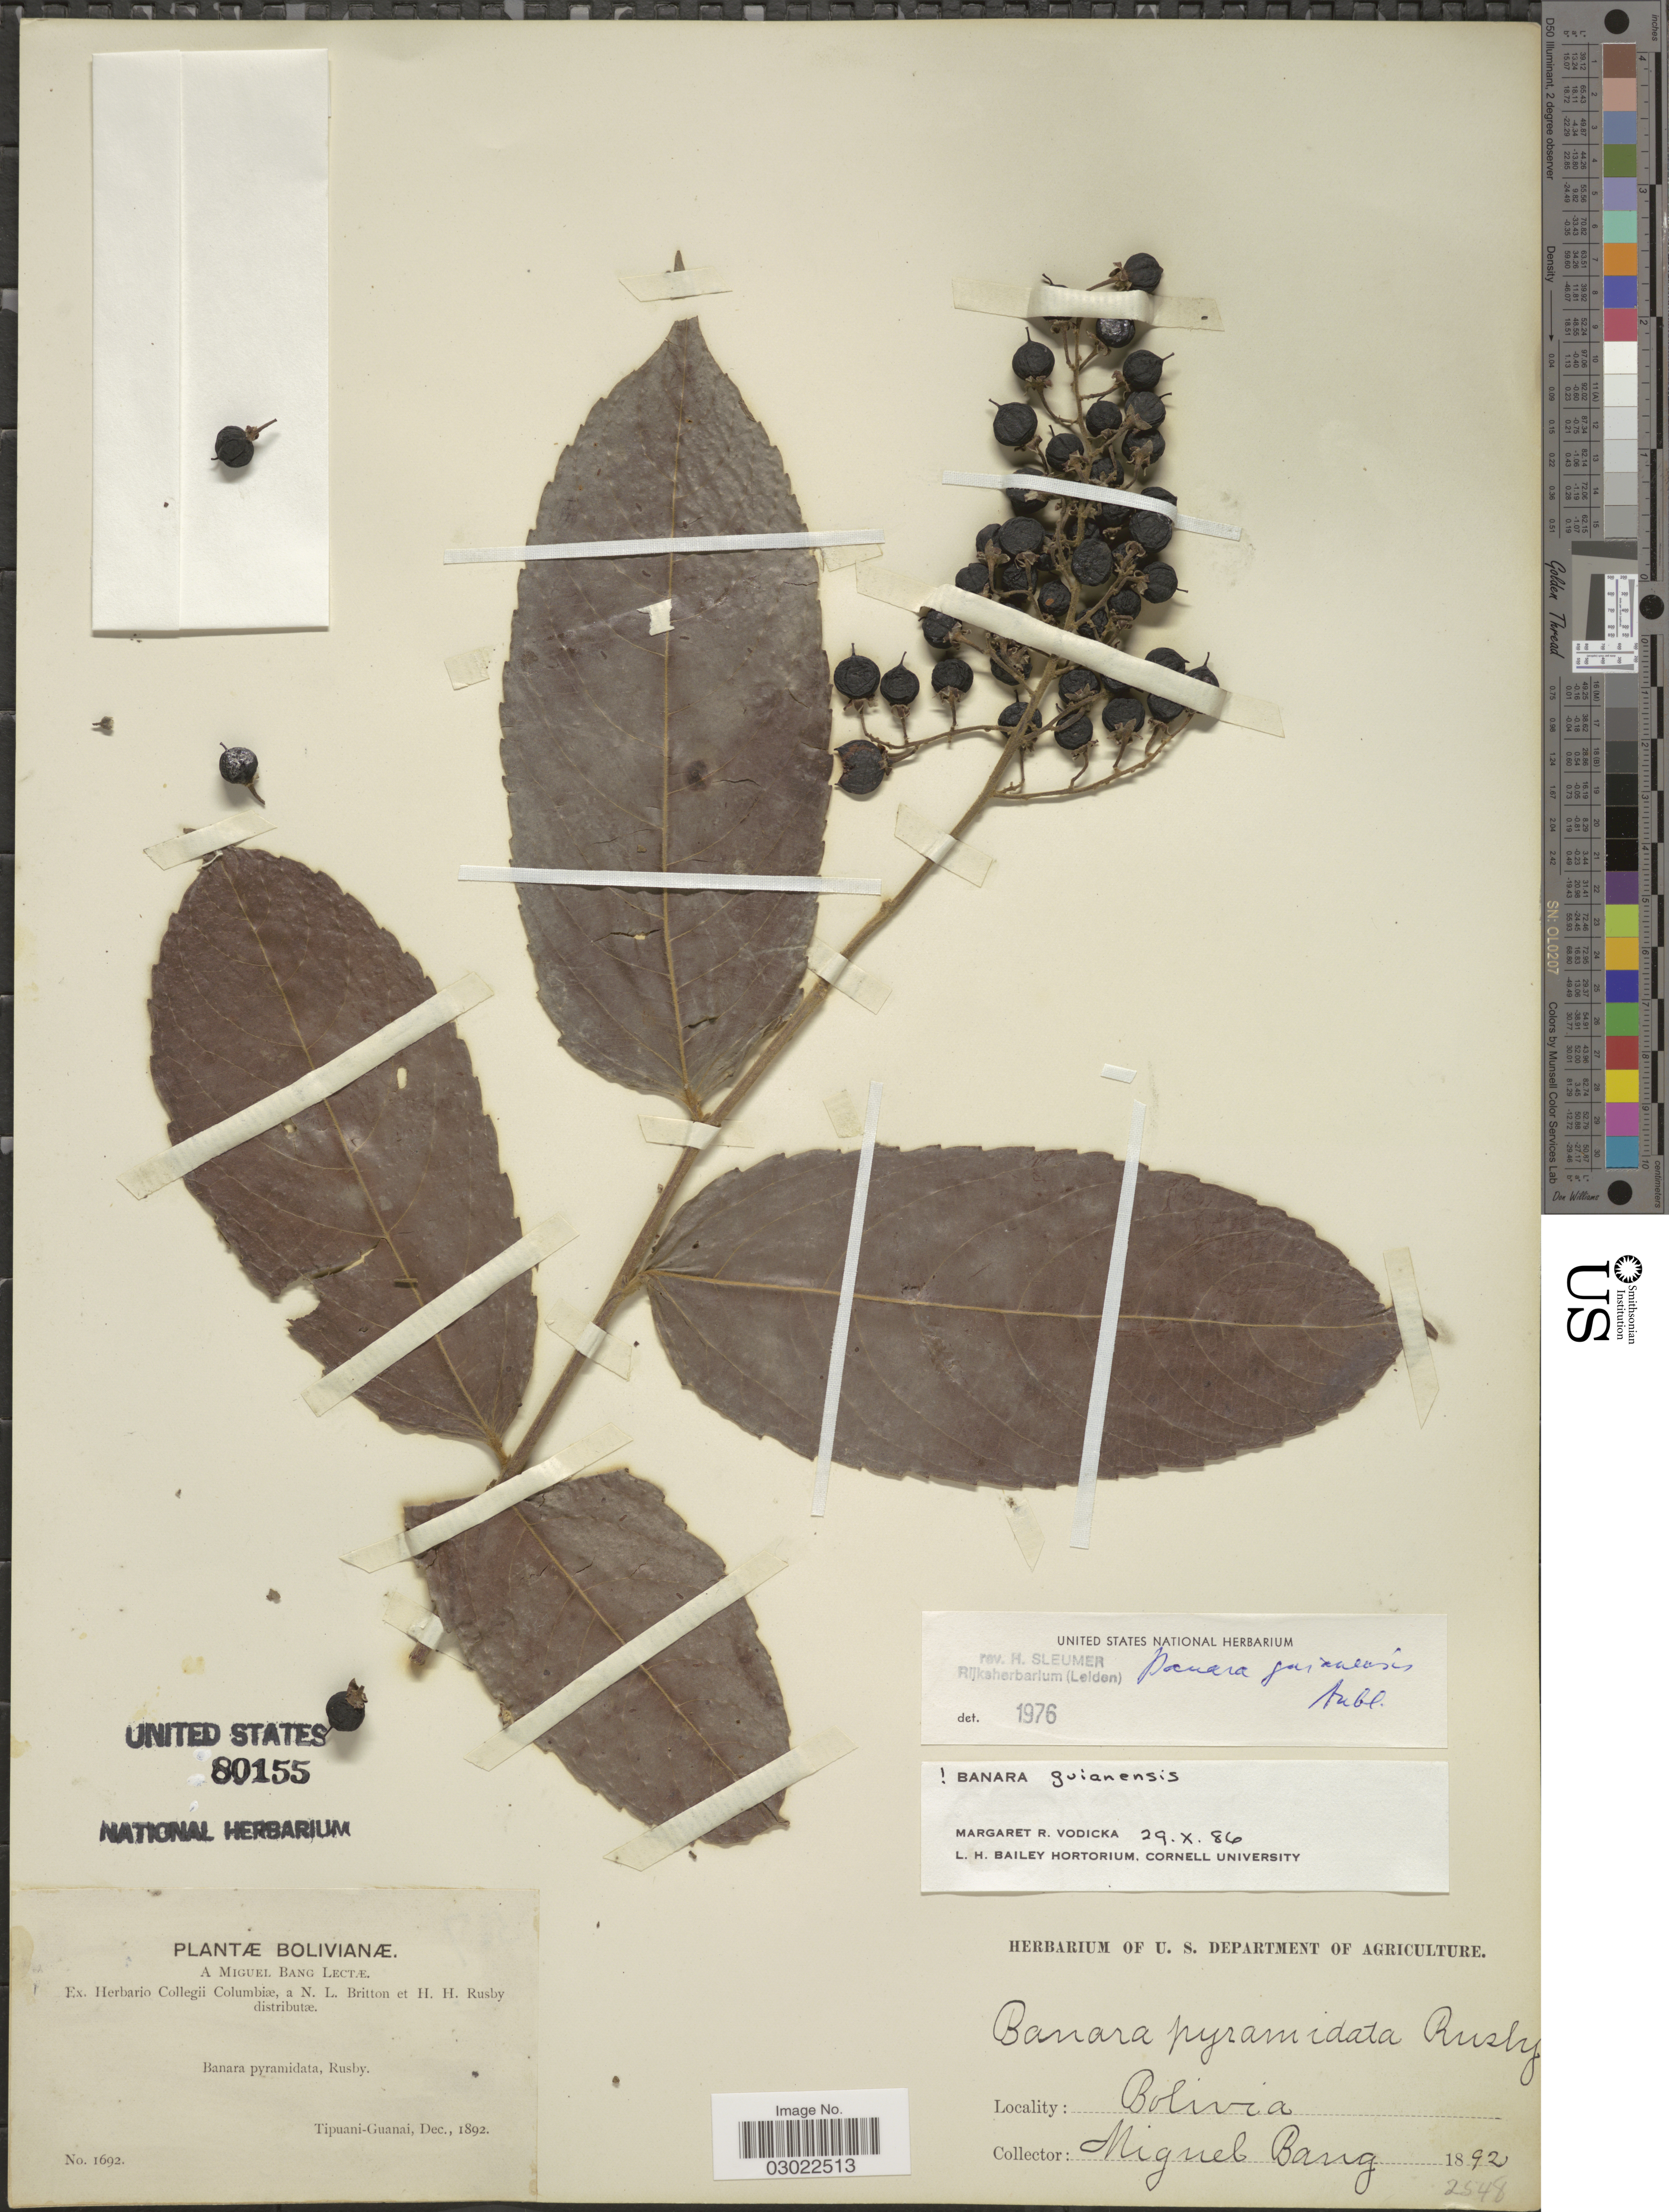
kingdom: Plantae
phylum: Tracheophyta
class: Magnoliopsida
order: Malpighiales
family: Salicaceae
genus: Banara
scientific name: Banara guianensis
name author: Aubl.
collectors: M. Bang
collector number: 1692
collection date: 1892-12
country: Bolivia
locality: Tipuani-Guanai.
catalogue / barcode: US 80155